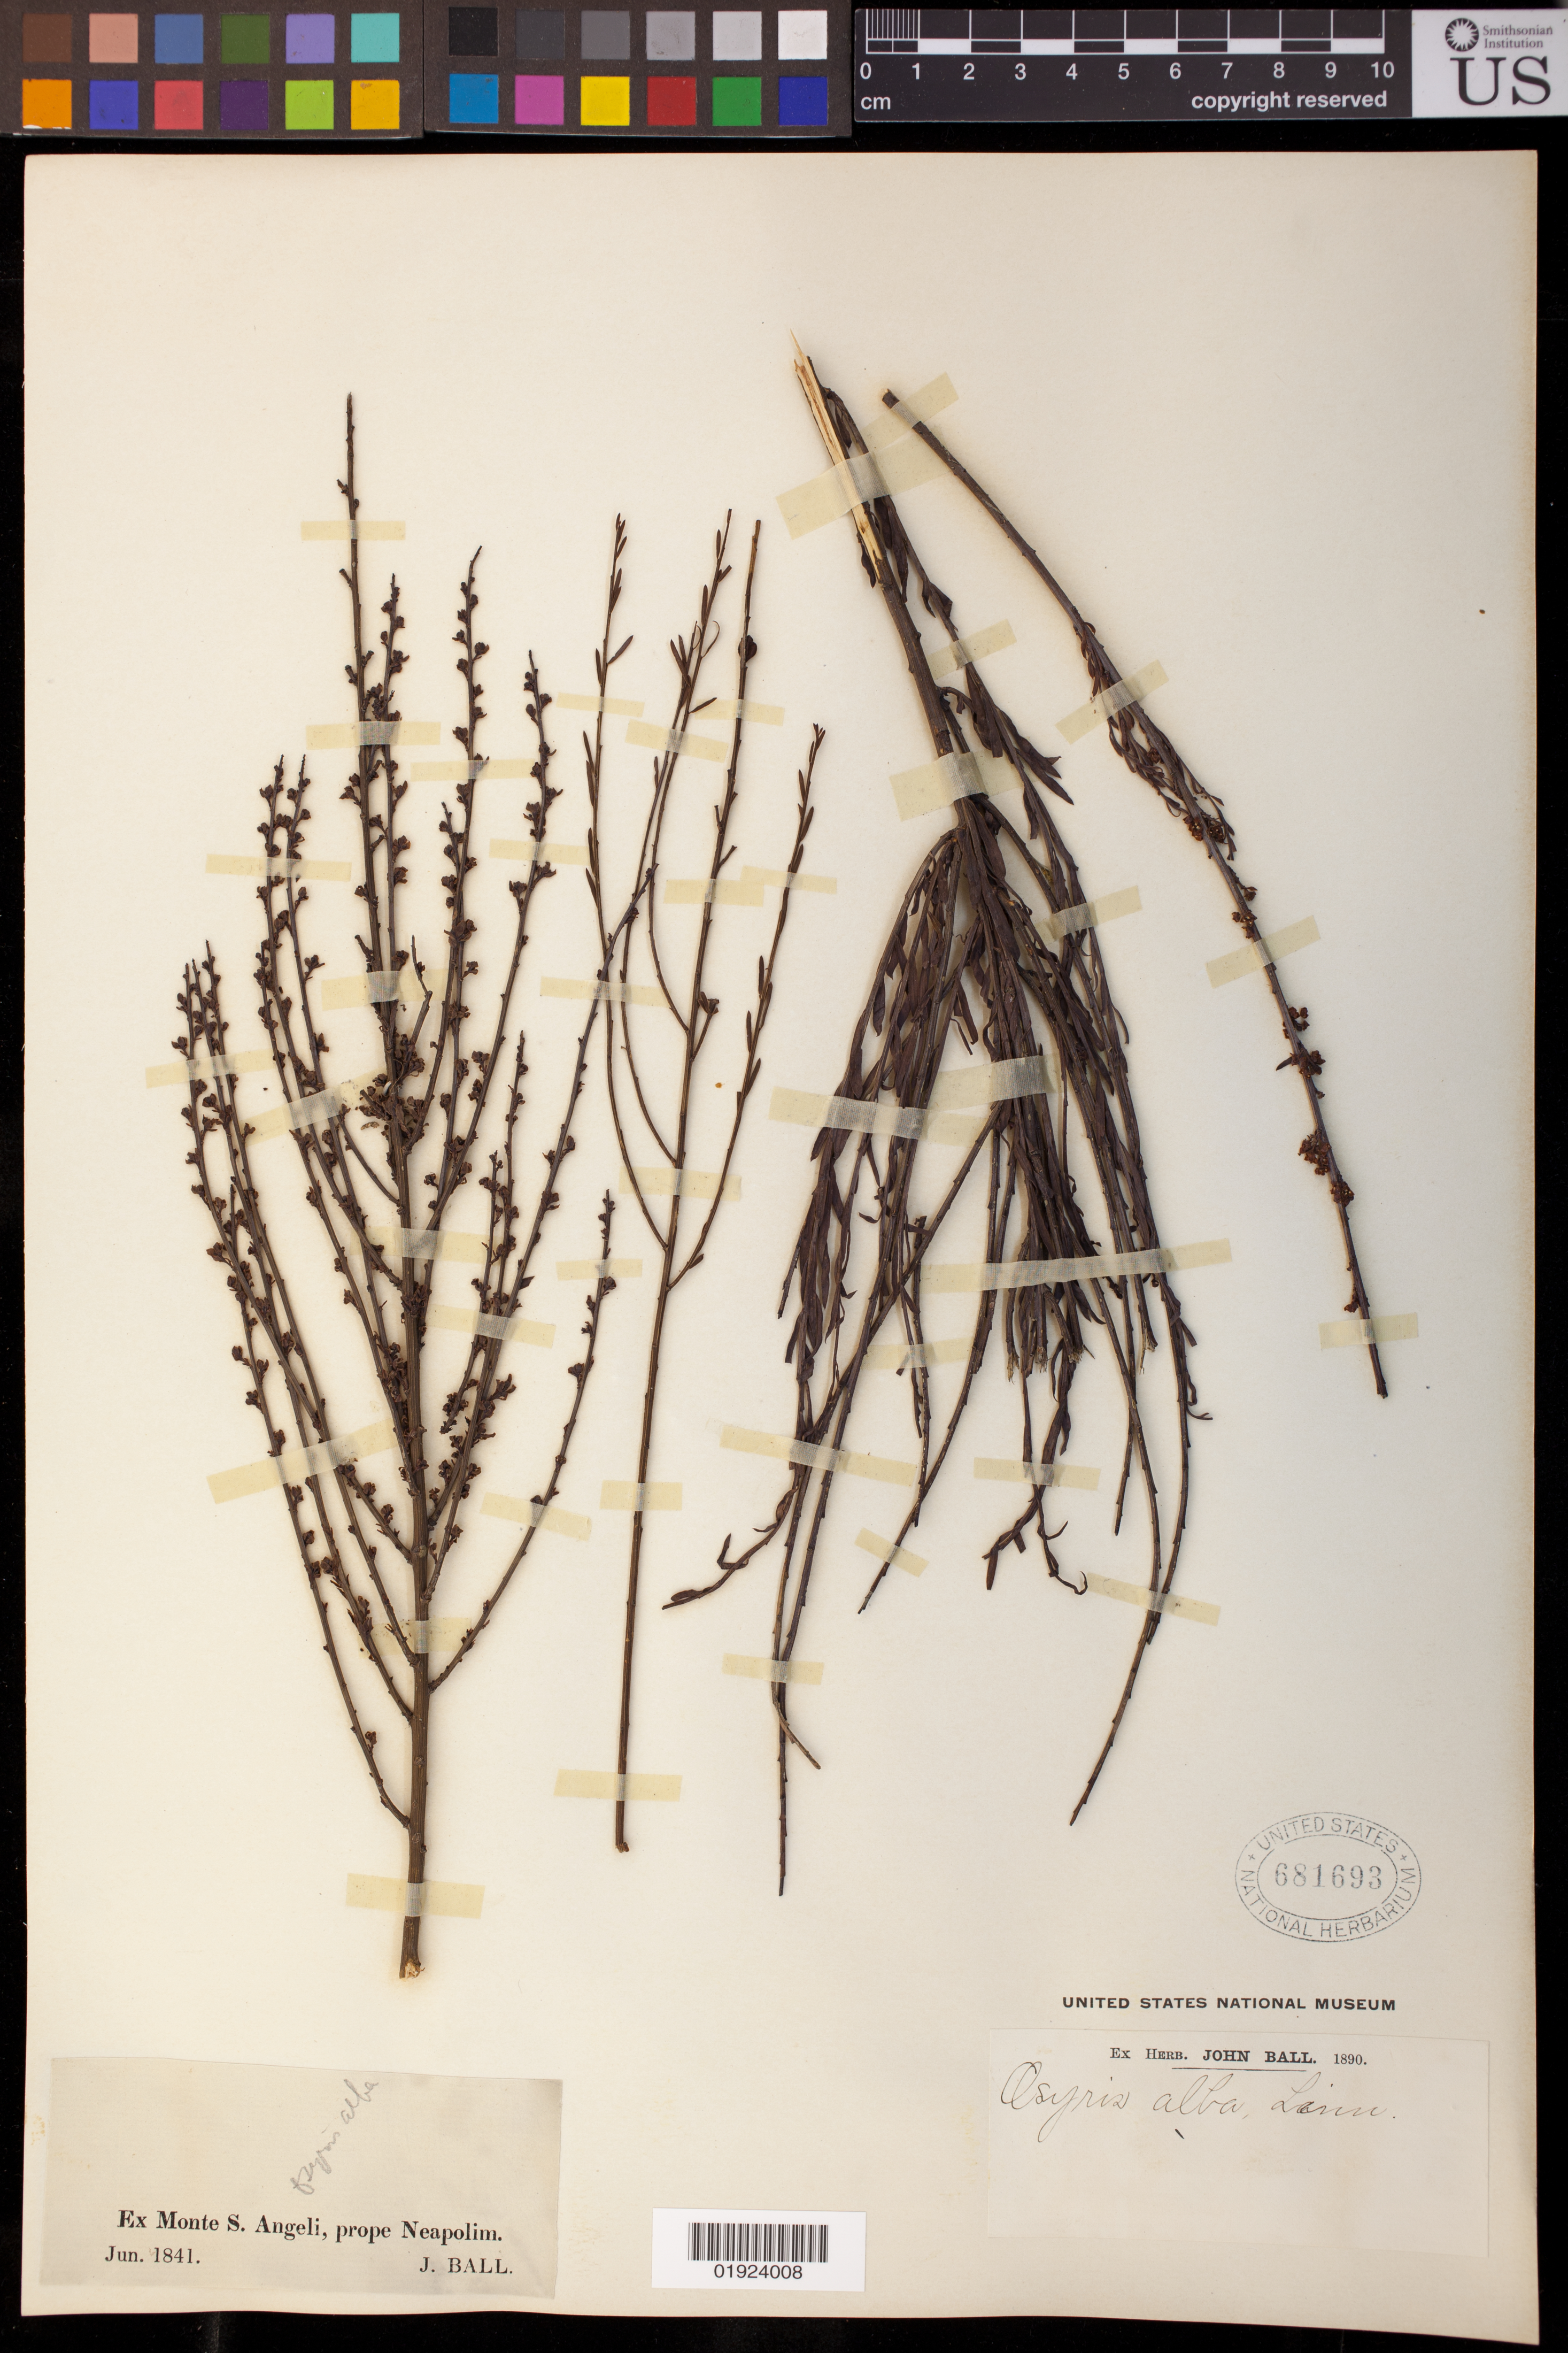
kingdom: Plantae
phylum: Tracheophyta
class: Magnoliopsida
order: Santalales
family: Santalaceae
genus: Osyris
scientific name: Osyris alba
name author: L.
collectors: J. Ball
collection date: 1841-06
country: Italy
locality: Ex Monte S. Angeli, prope Neapolim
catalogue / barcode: US 681693